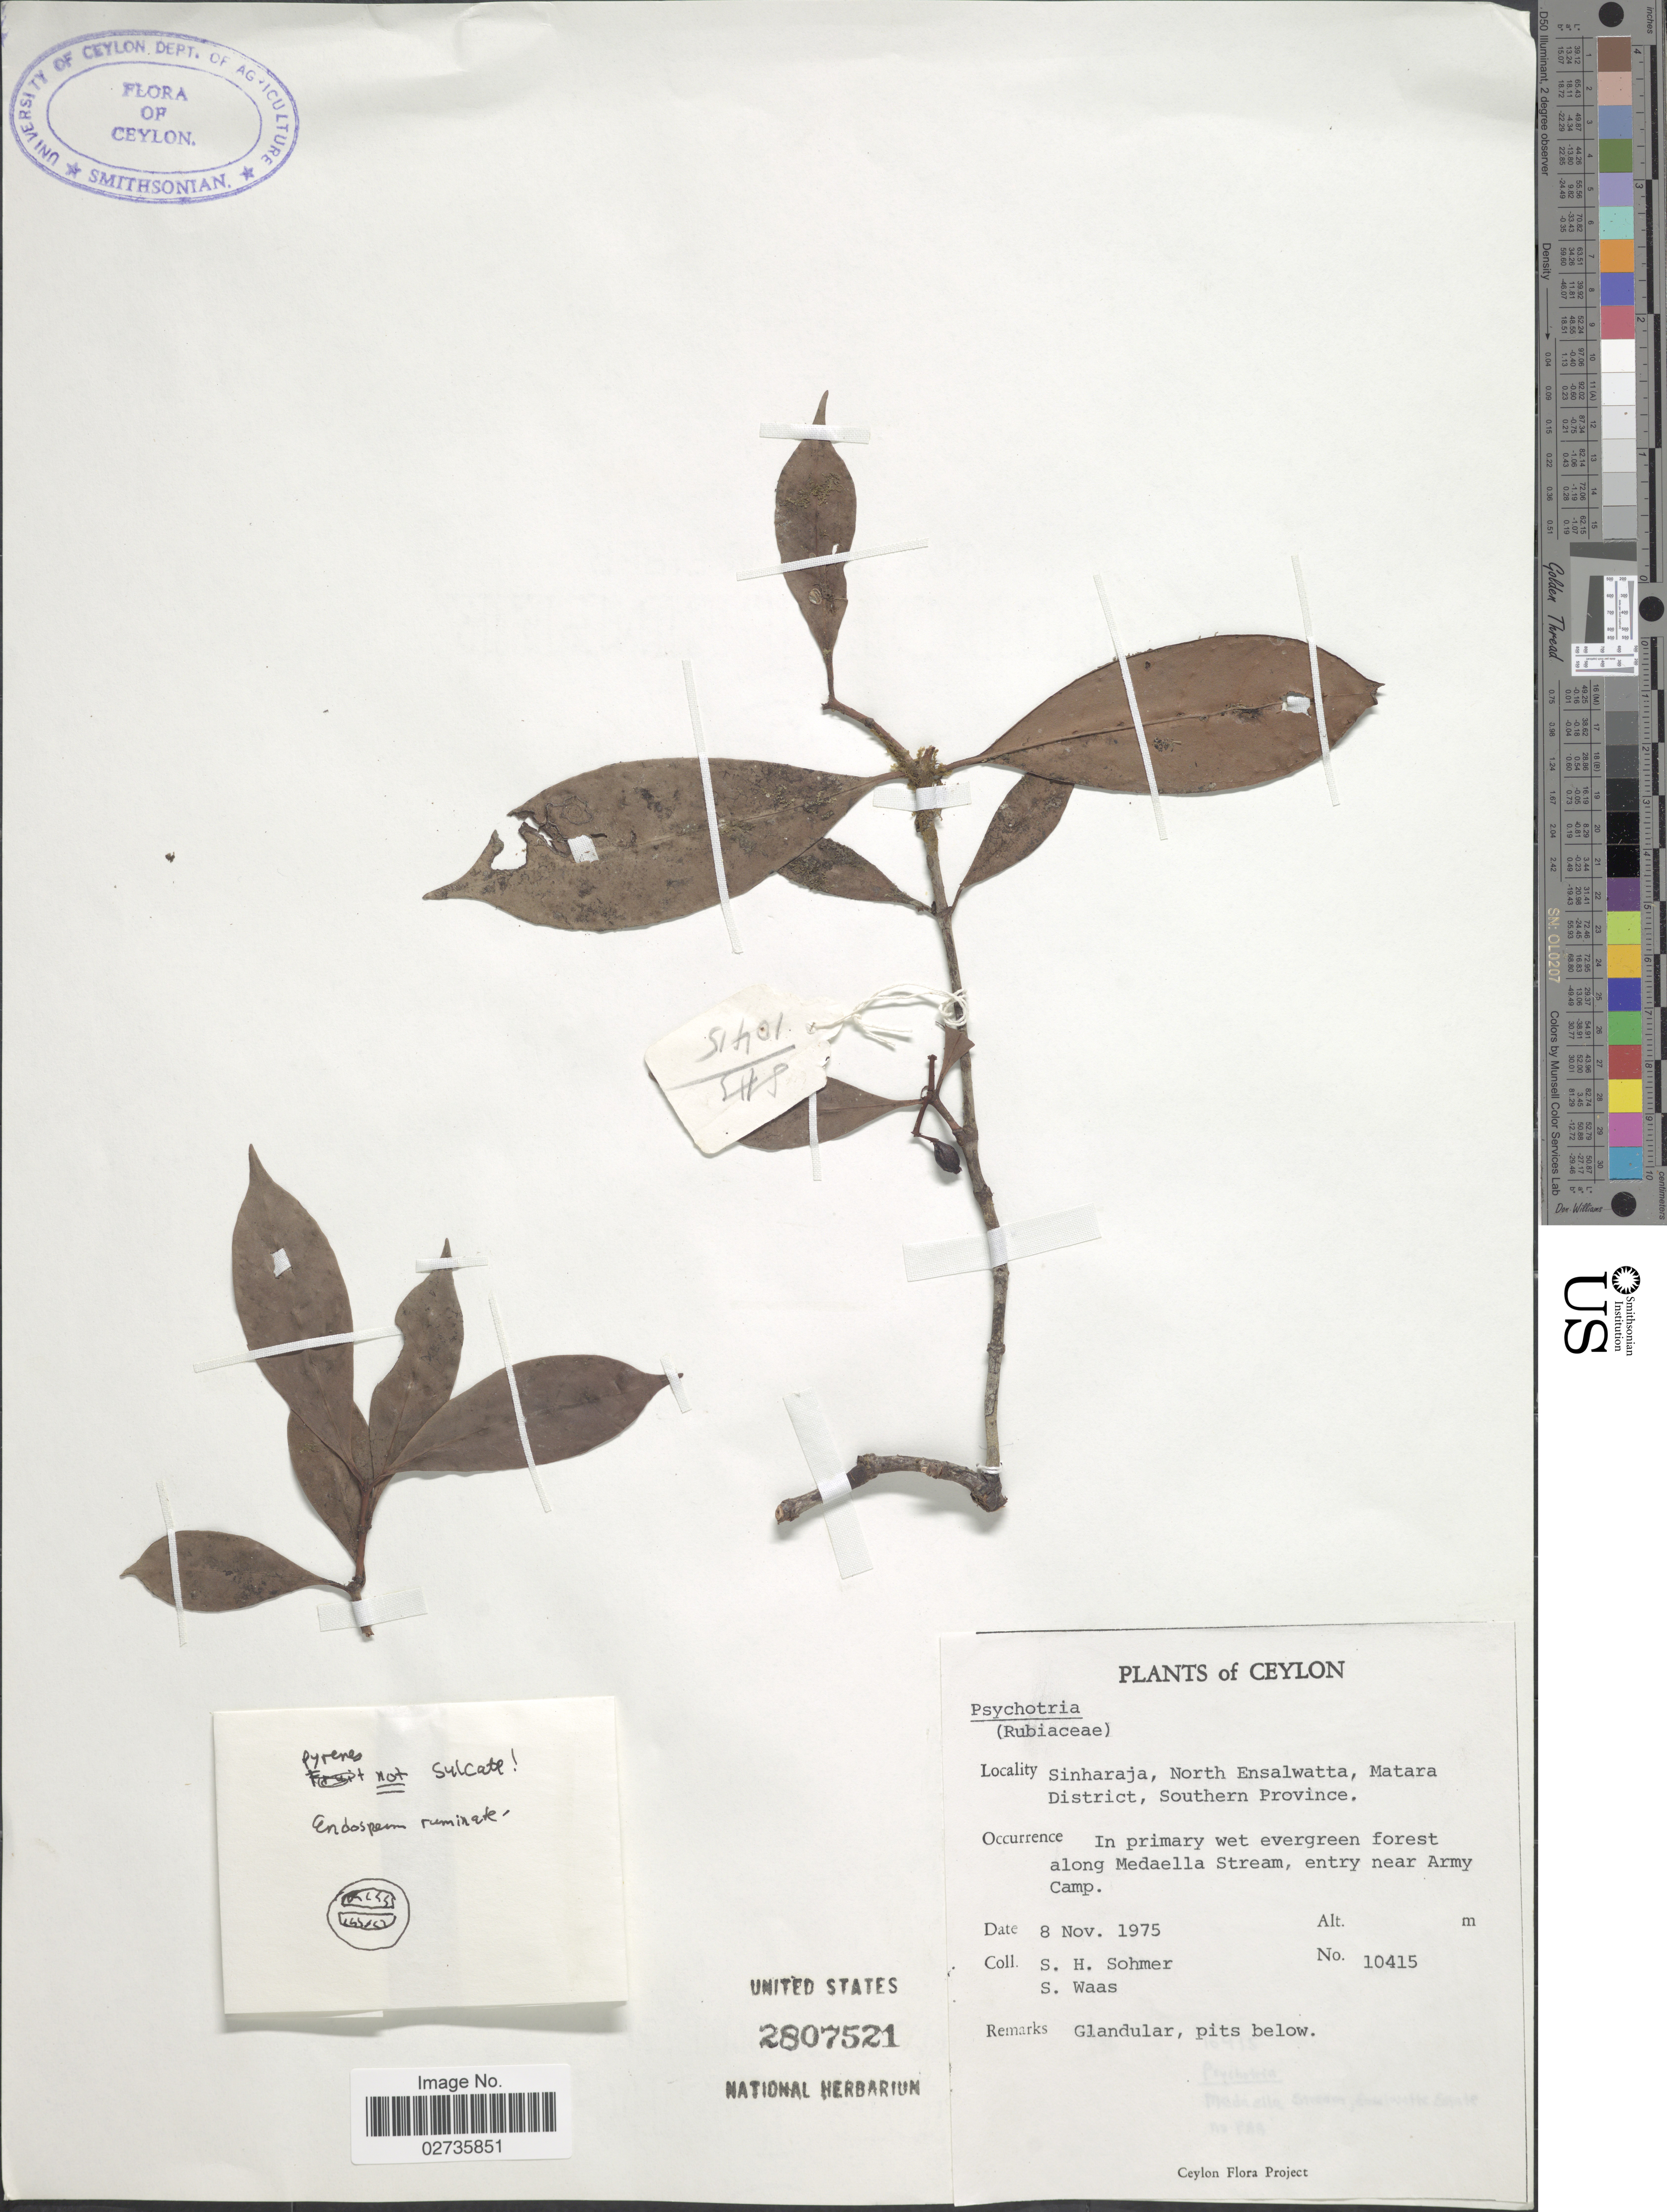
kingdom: Plantae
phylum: Tracheophyta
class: Magnoliopsida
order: Gentianales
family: Rubiaceae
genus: Psychotria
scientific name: Psychotria sp.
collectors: S. H. Sohmer & S. Waas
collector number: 10415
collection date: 1975-11-08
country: Sri Lanka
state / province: Southern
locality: Ceylon, Sinharaja, North Ensalwatta, Matara District; In primary wet evergreen forest along Medaella Stream, entry near Army Camp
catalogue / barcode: US 2807521